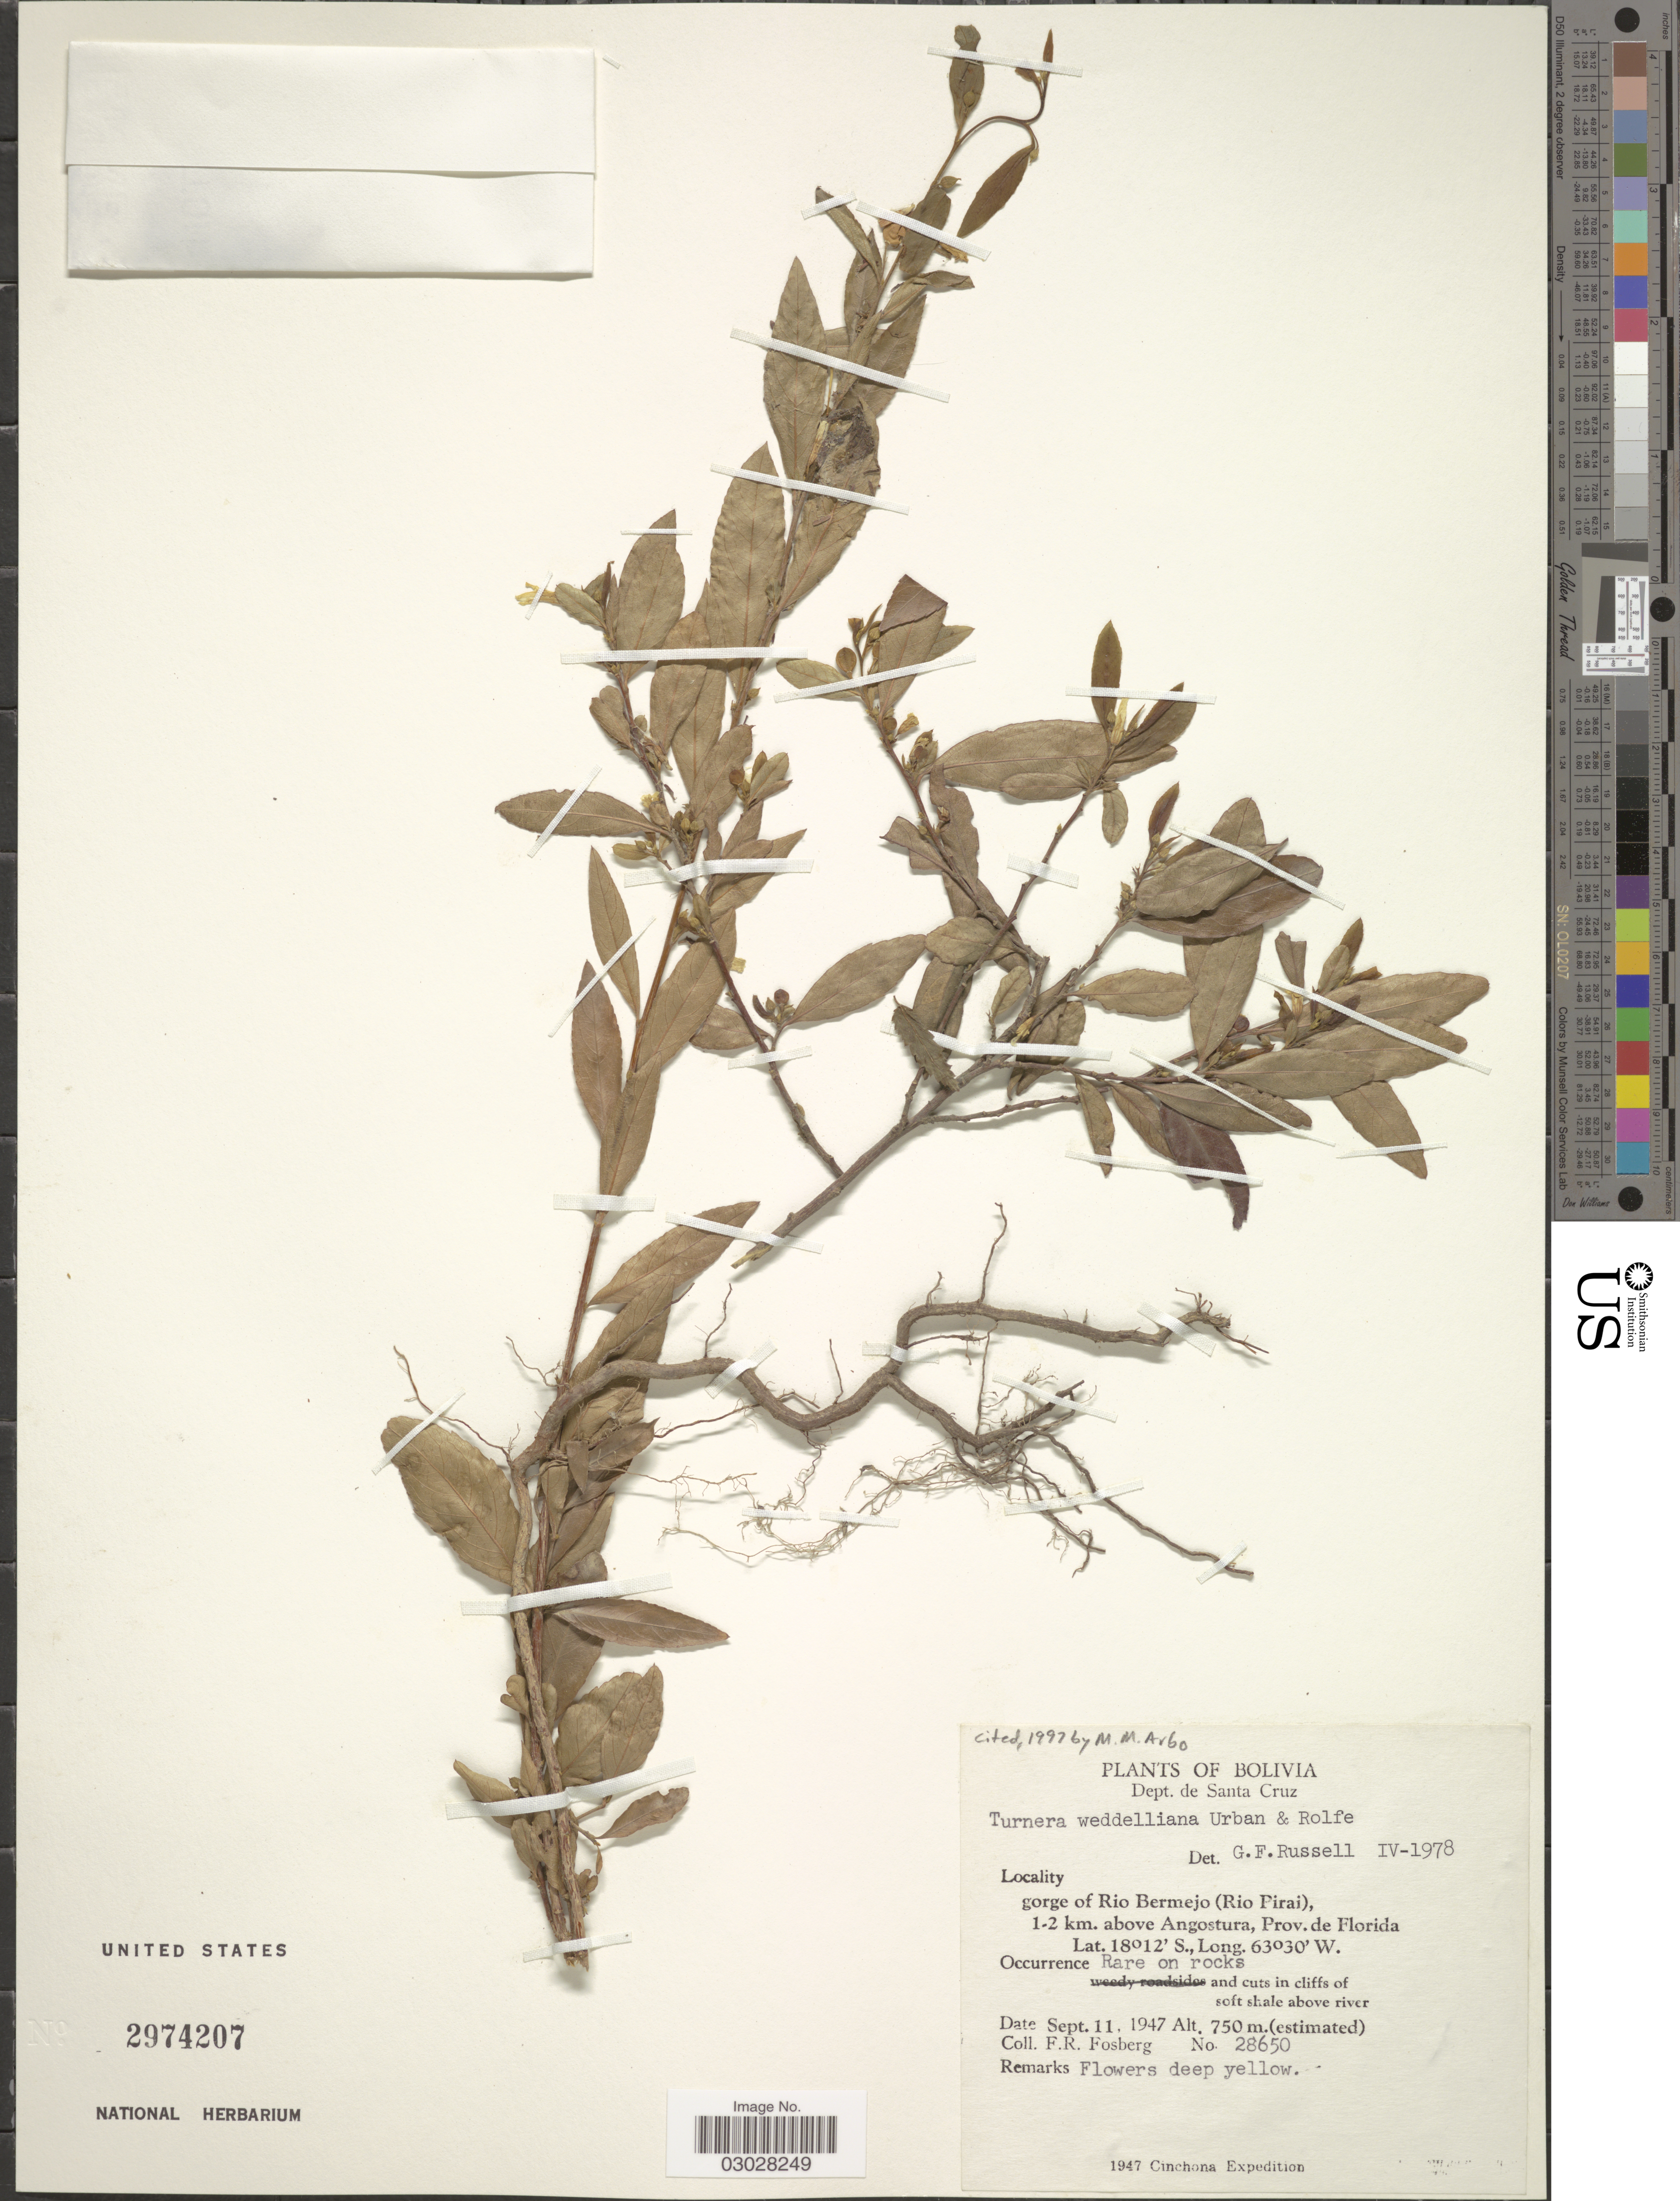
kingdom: Plantae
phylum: Tracheophyta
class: Magnoliopsida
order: Malpighiales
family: Turneraceae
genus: Turnera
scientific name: Turnera weddelliana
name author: Urb. & Rolfe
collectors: F. R. Fosberg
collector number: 28650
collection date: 1947-09-11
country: Bolivia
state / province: Santa Cruz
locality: Dept. de Santa Cruz. Gorge of Rio Bermejo (Rio Pirai), 1-2 km. above Angostura, Prov. de Florida.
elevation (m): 750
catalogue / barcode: US 2974207